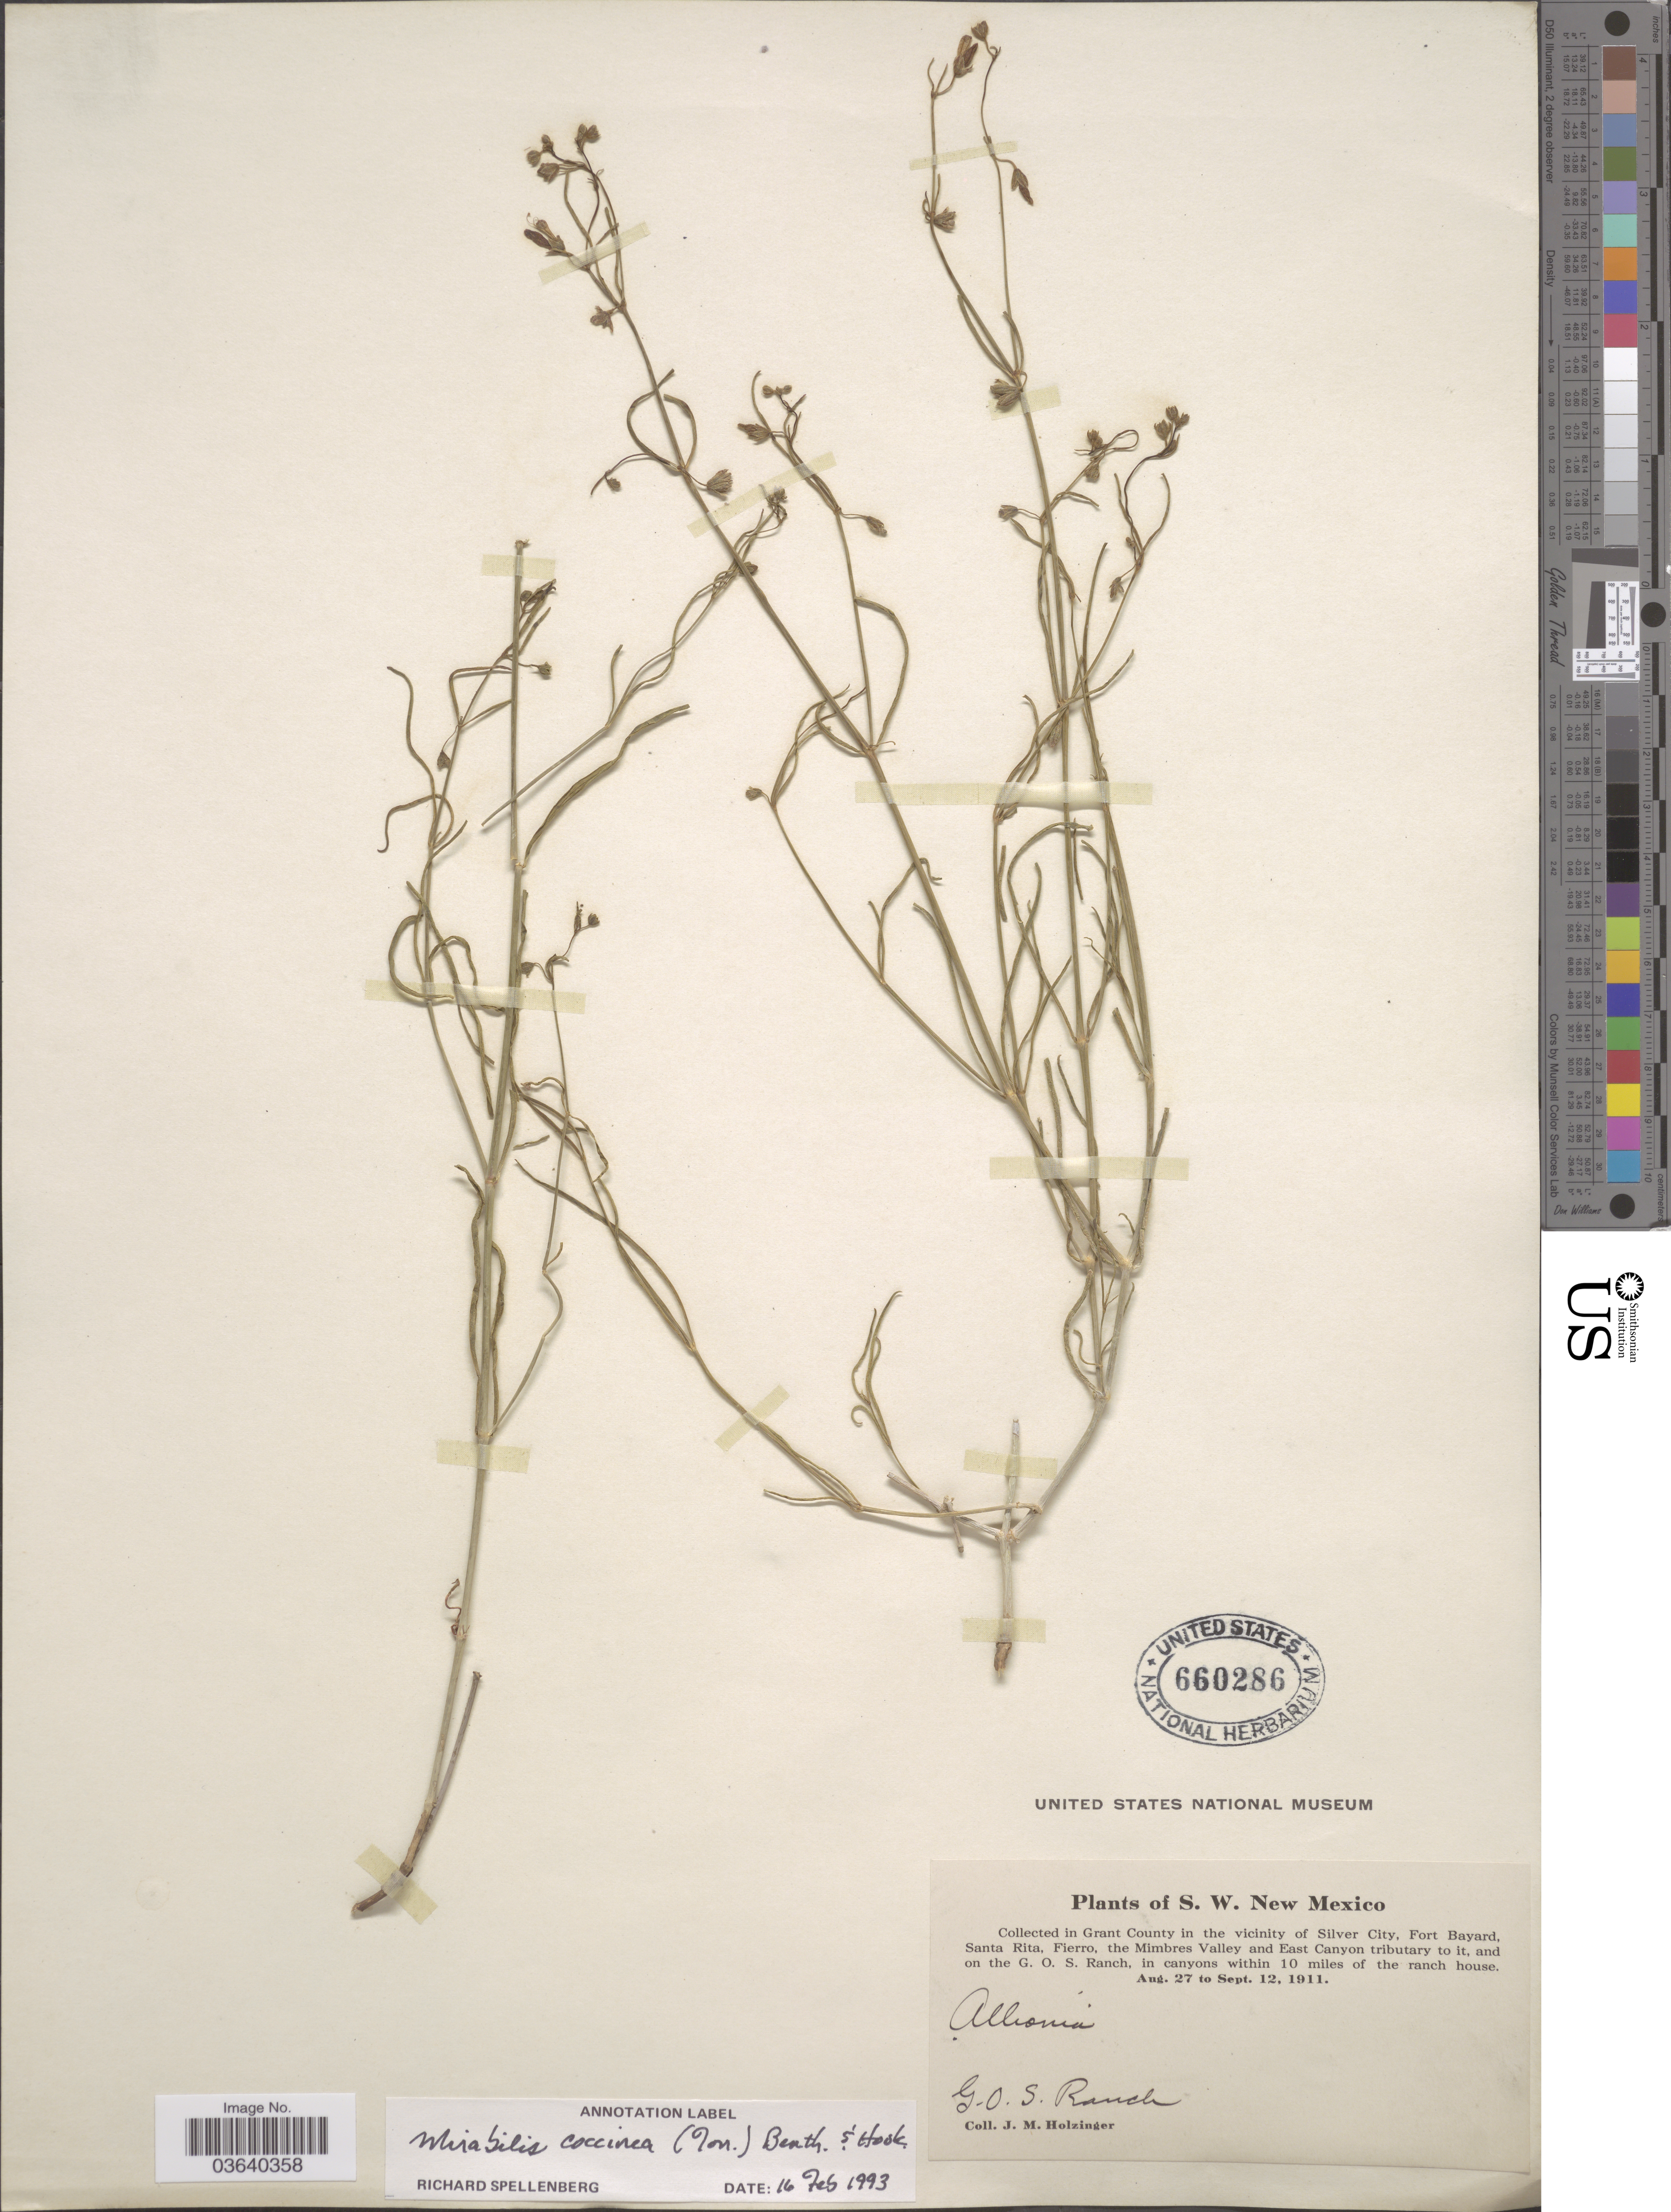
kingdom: Plantae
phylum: Tracheophyta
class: Magnoliopsida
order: Caryophyllales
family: Nyctaginaceae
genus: Mirabilis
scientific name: Mirabilis coccinea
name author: (Torr.) Benth. & Hook. f.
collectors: J. M. Holzinger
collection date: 1911-08-27/1911-09-12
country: United States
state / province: New Mexico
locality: S.W. New Mexico. In Grant County in the vicinity of Silver City, Fort Bayard, Santa Rita, Fierro, the Mimbres Valley and East Canyon tributary to it, and on the G.O.S. Ranch, in canyons within 10 miles of the ranch house. G.O.S. Ranch.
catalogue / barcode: US 660286